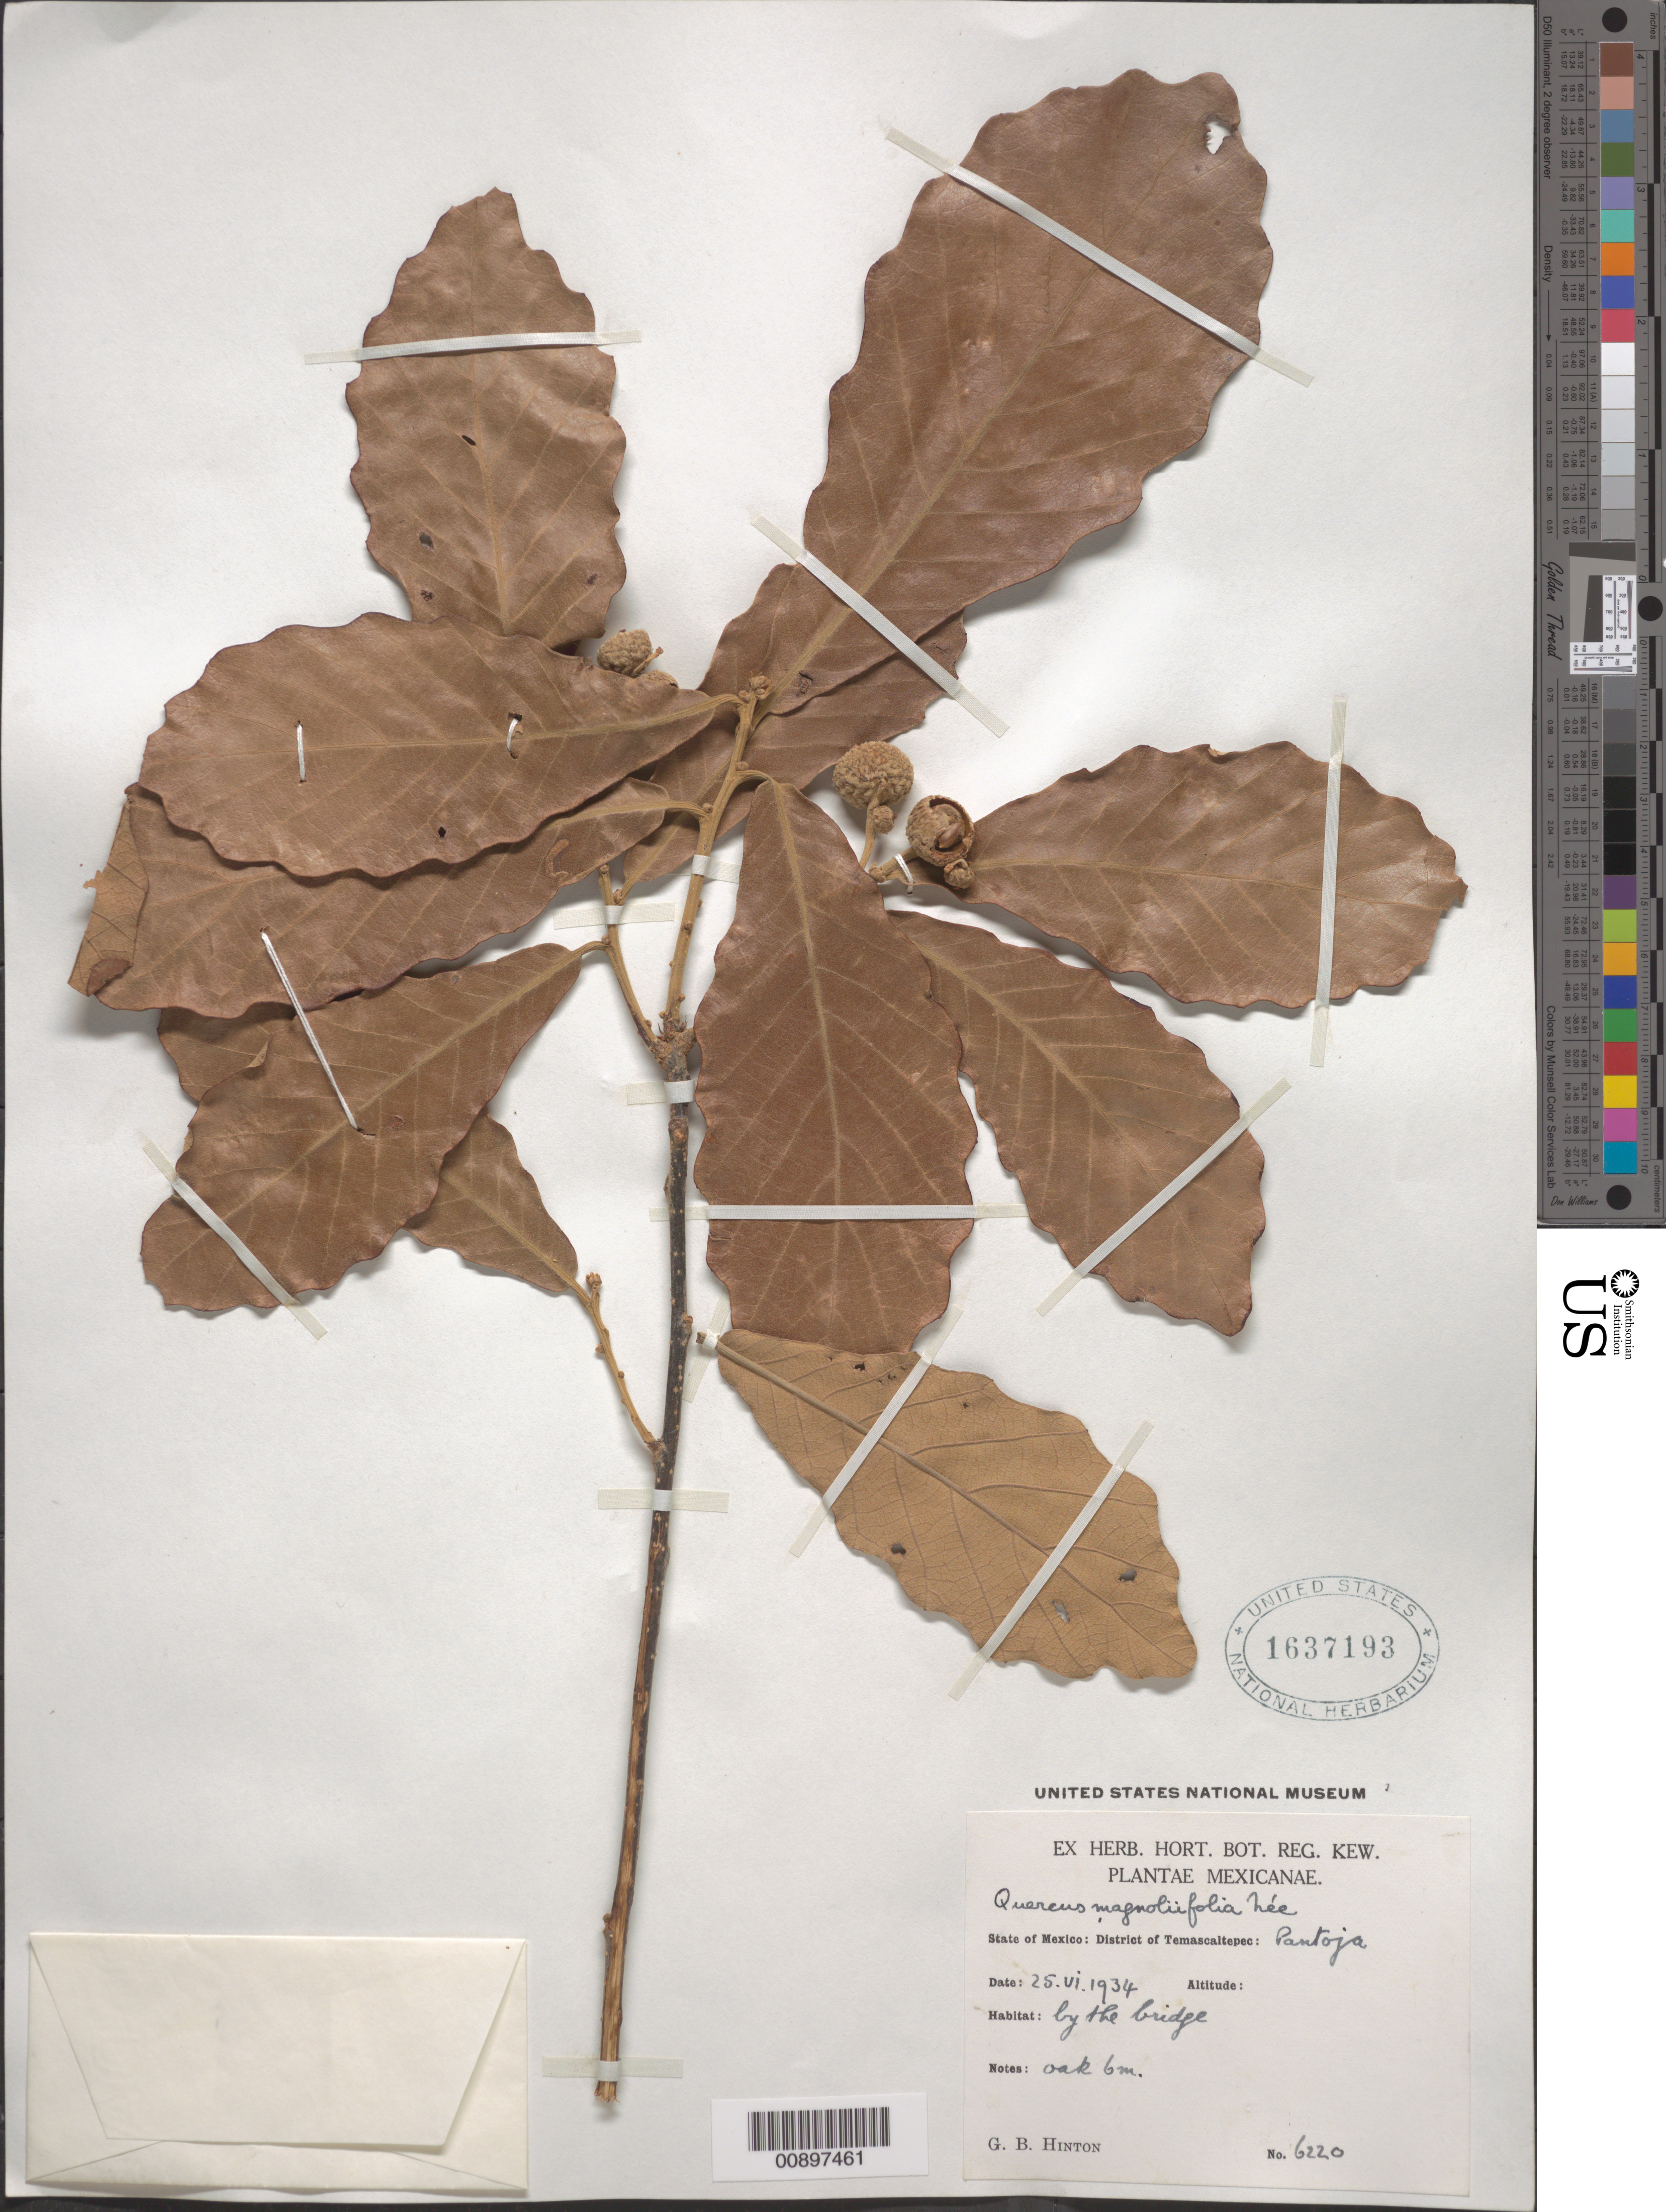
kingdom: Plantae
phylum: Tracheophyta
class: Magnoliopsida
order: Fagales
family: Fagaceae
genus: Quercus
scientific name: Quercus magnoliifolia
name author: Née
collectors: G. B. Hinton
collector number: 6220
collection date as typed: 25 Jun 1934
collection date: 1934-06-25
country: Mexico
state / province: México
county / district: Temascaltepec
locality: State of Mexico: District of Temascaltepec: Pantoja, by the bridge.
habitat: By the bridge.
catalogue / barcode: US 1637193